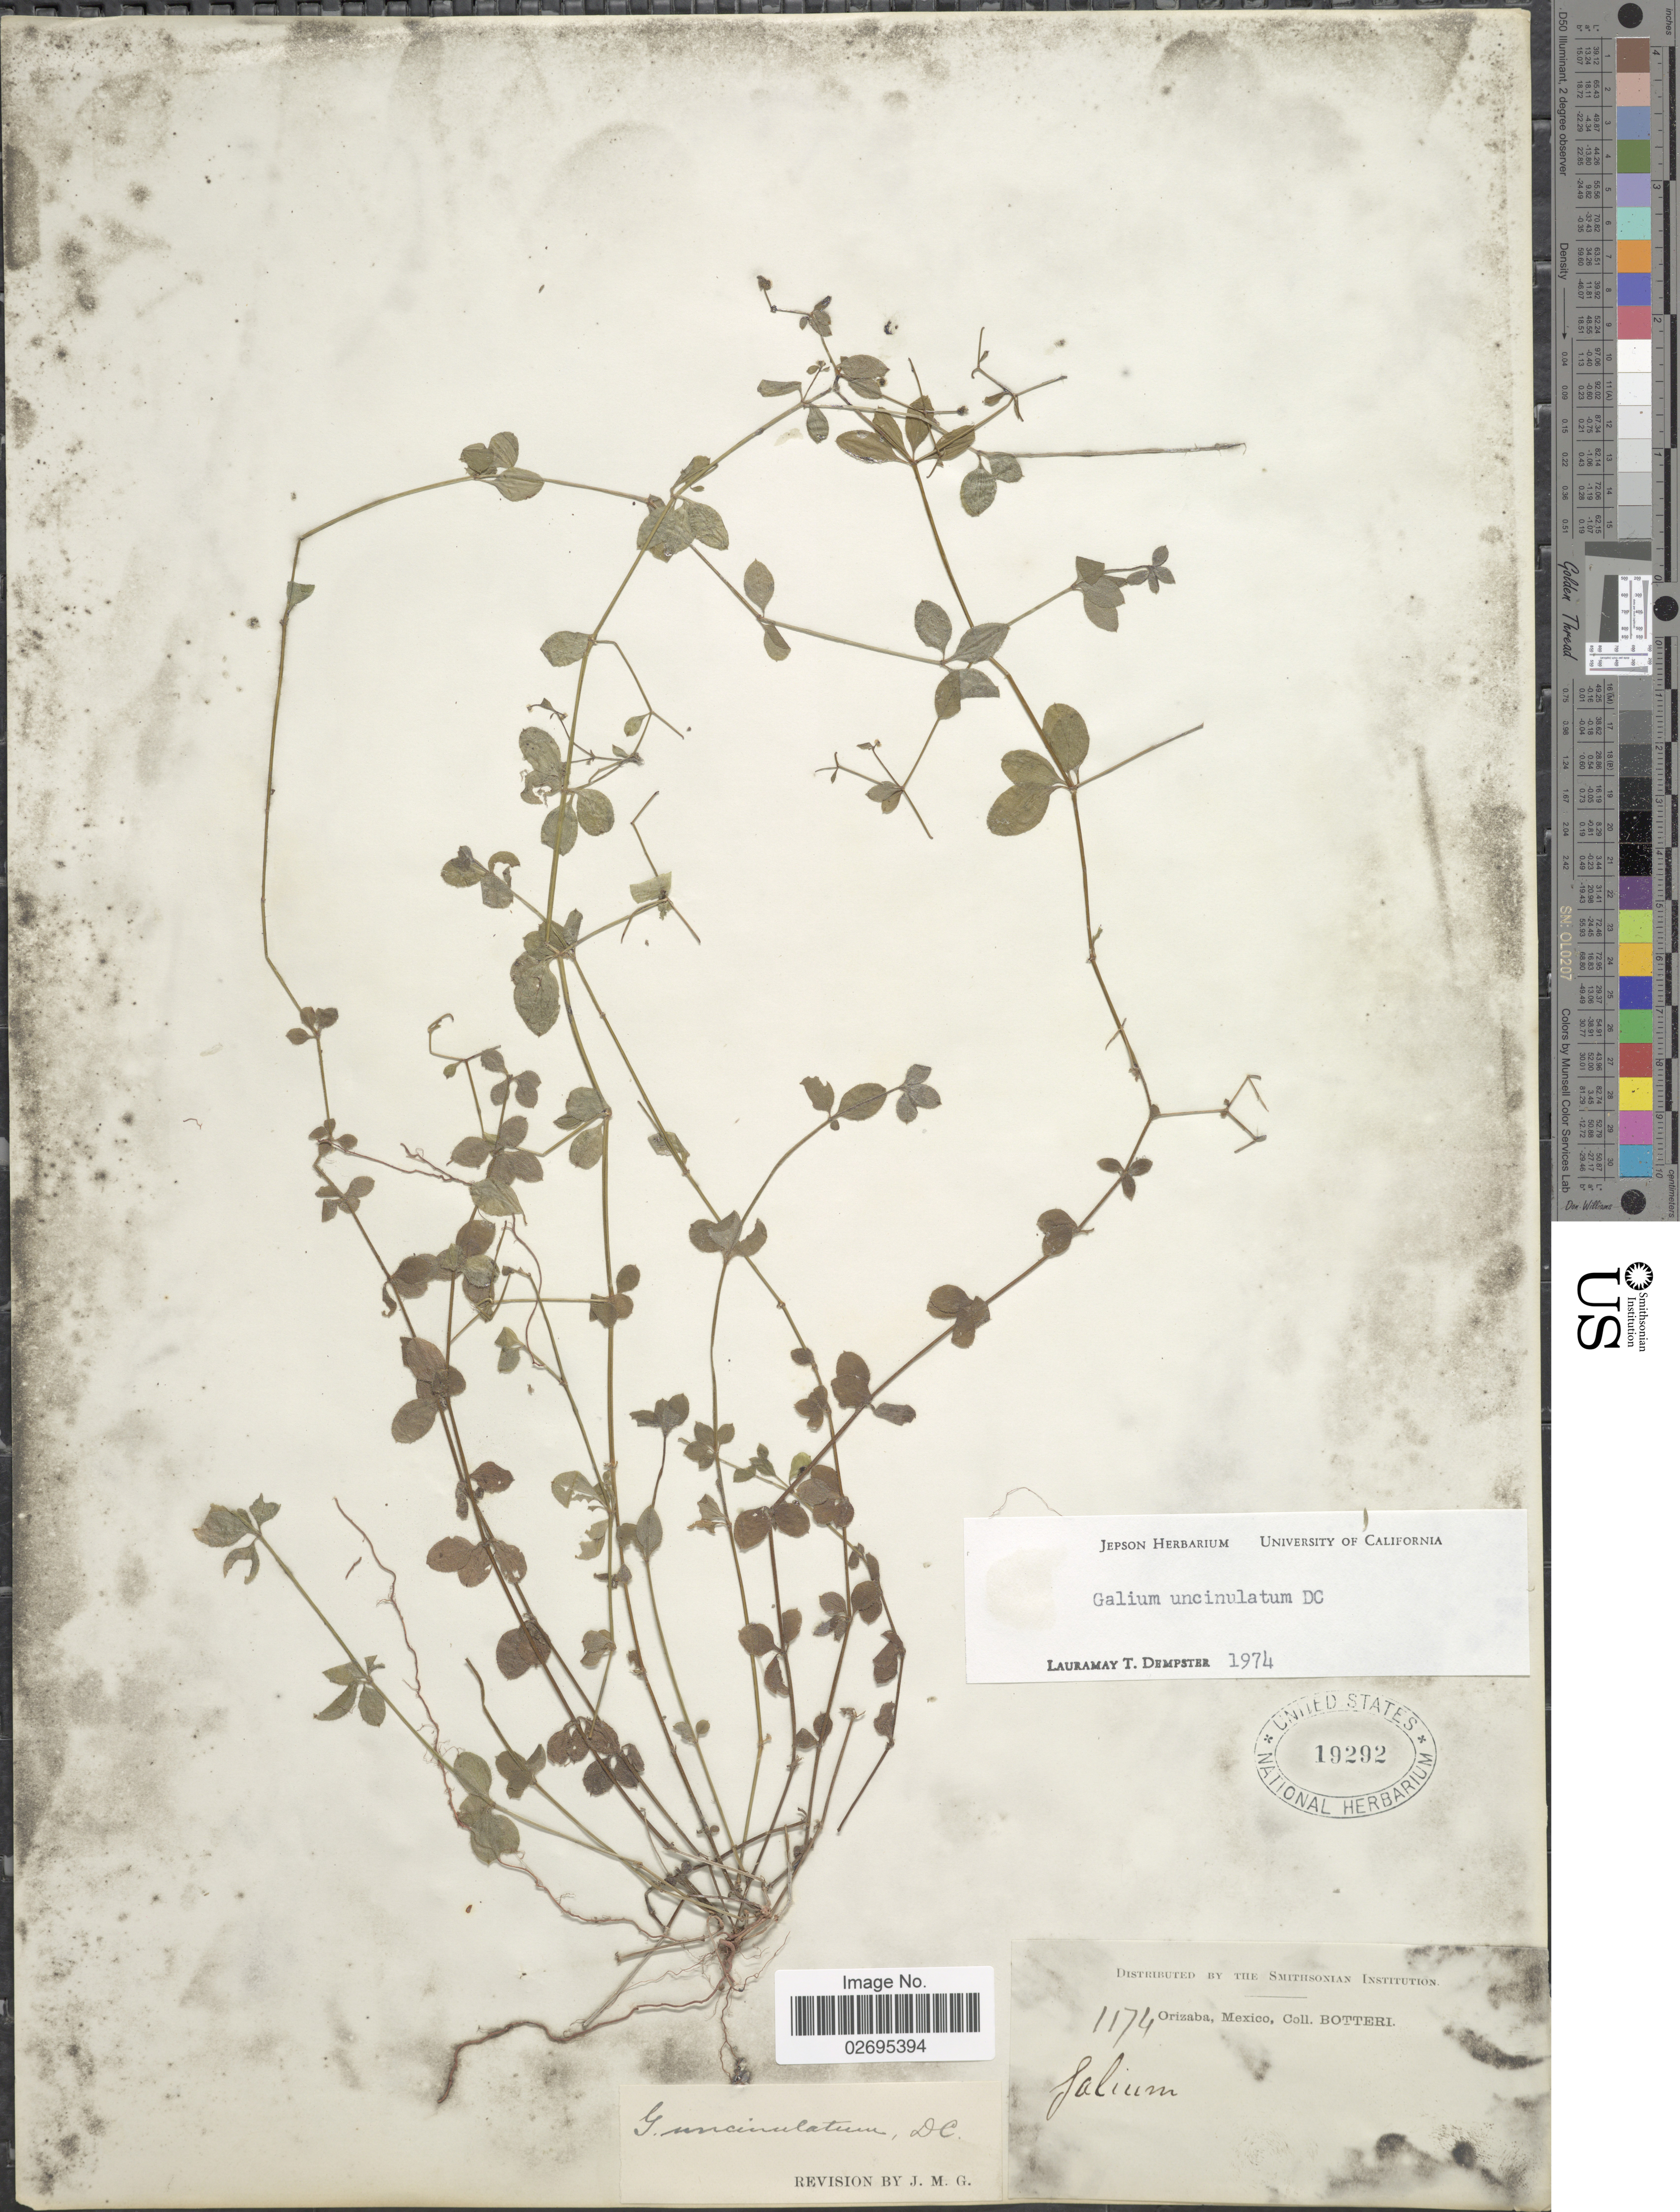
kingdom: Plantae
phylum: Tracheophyta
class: Magnoliopsida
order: Gentianales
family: Rubiaceae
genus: Galium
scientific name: Galium uncinulatum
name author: DC.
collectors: M. Botteri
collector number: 1174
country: Mexico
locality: Orizaba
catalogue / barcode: US 19292